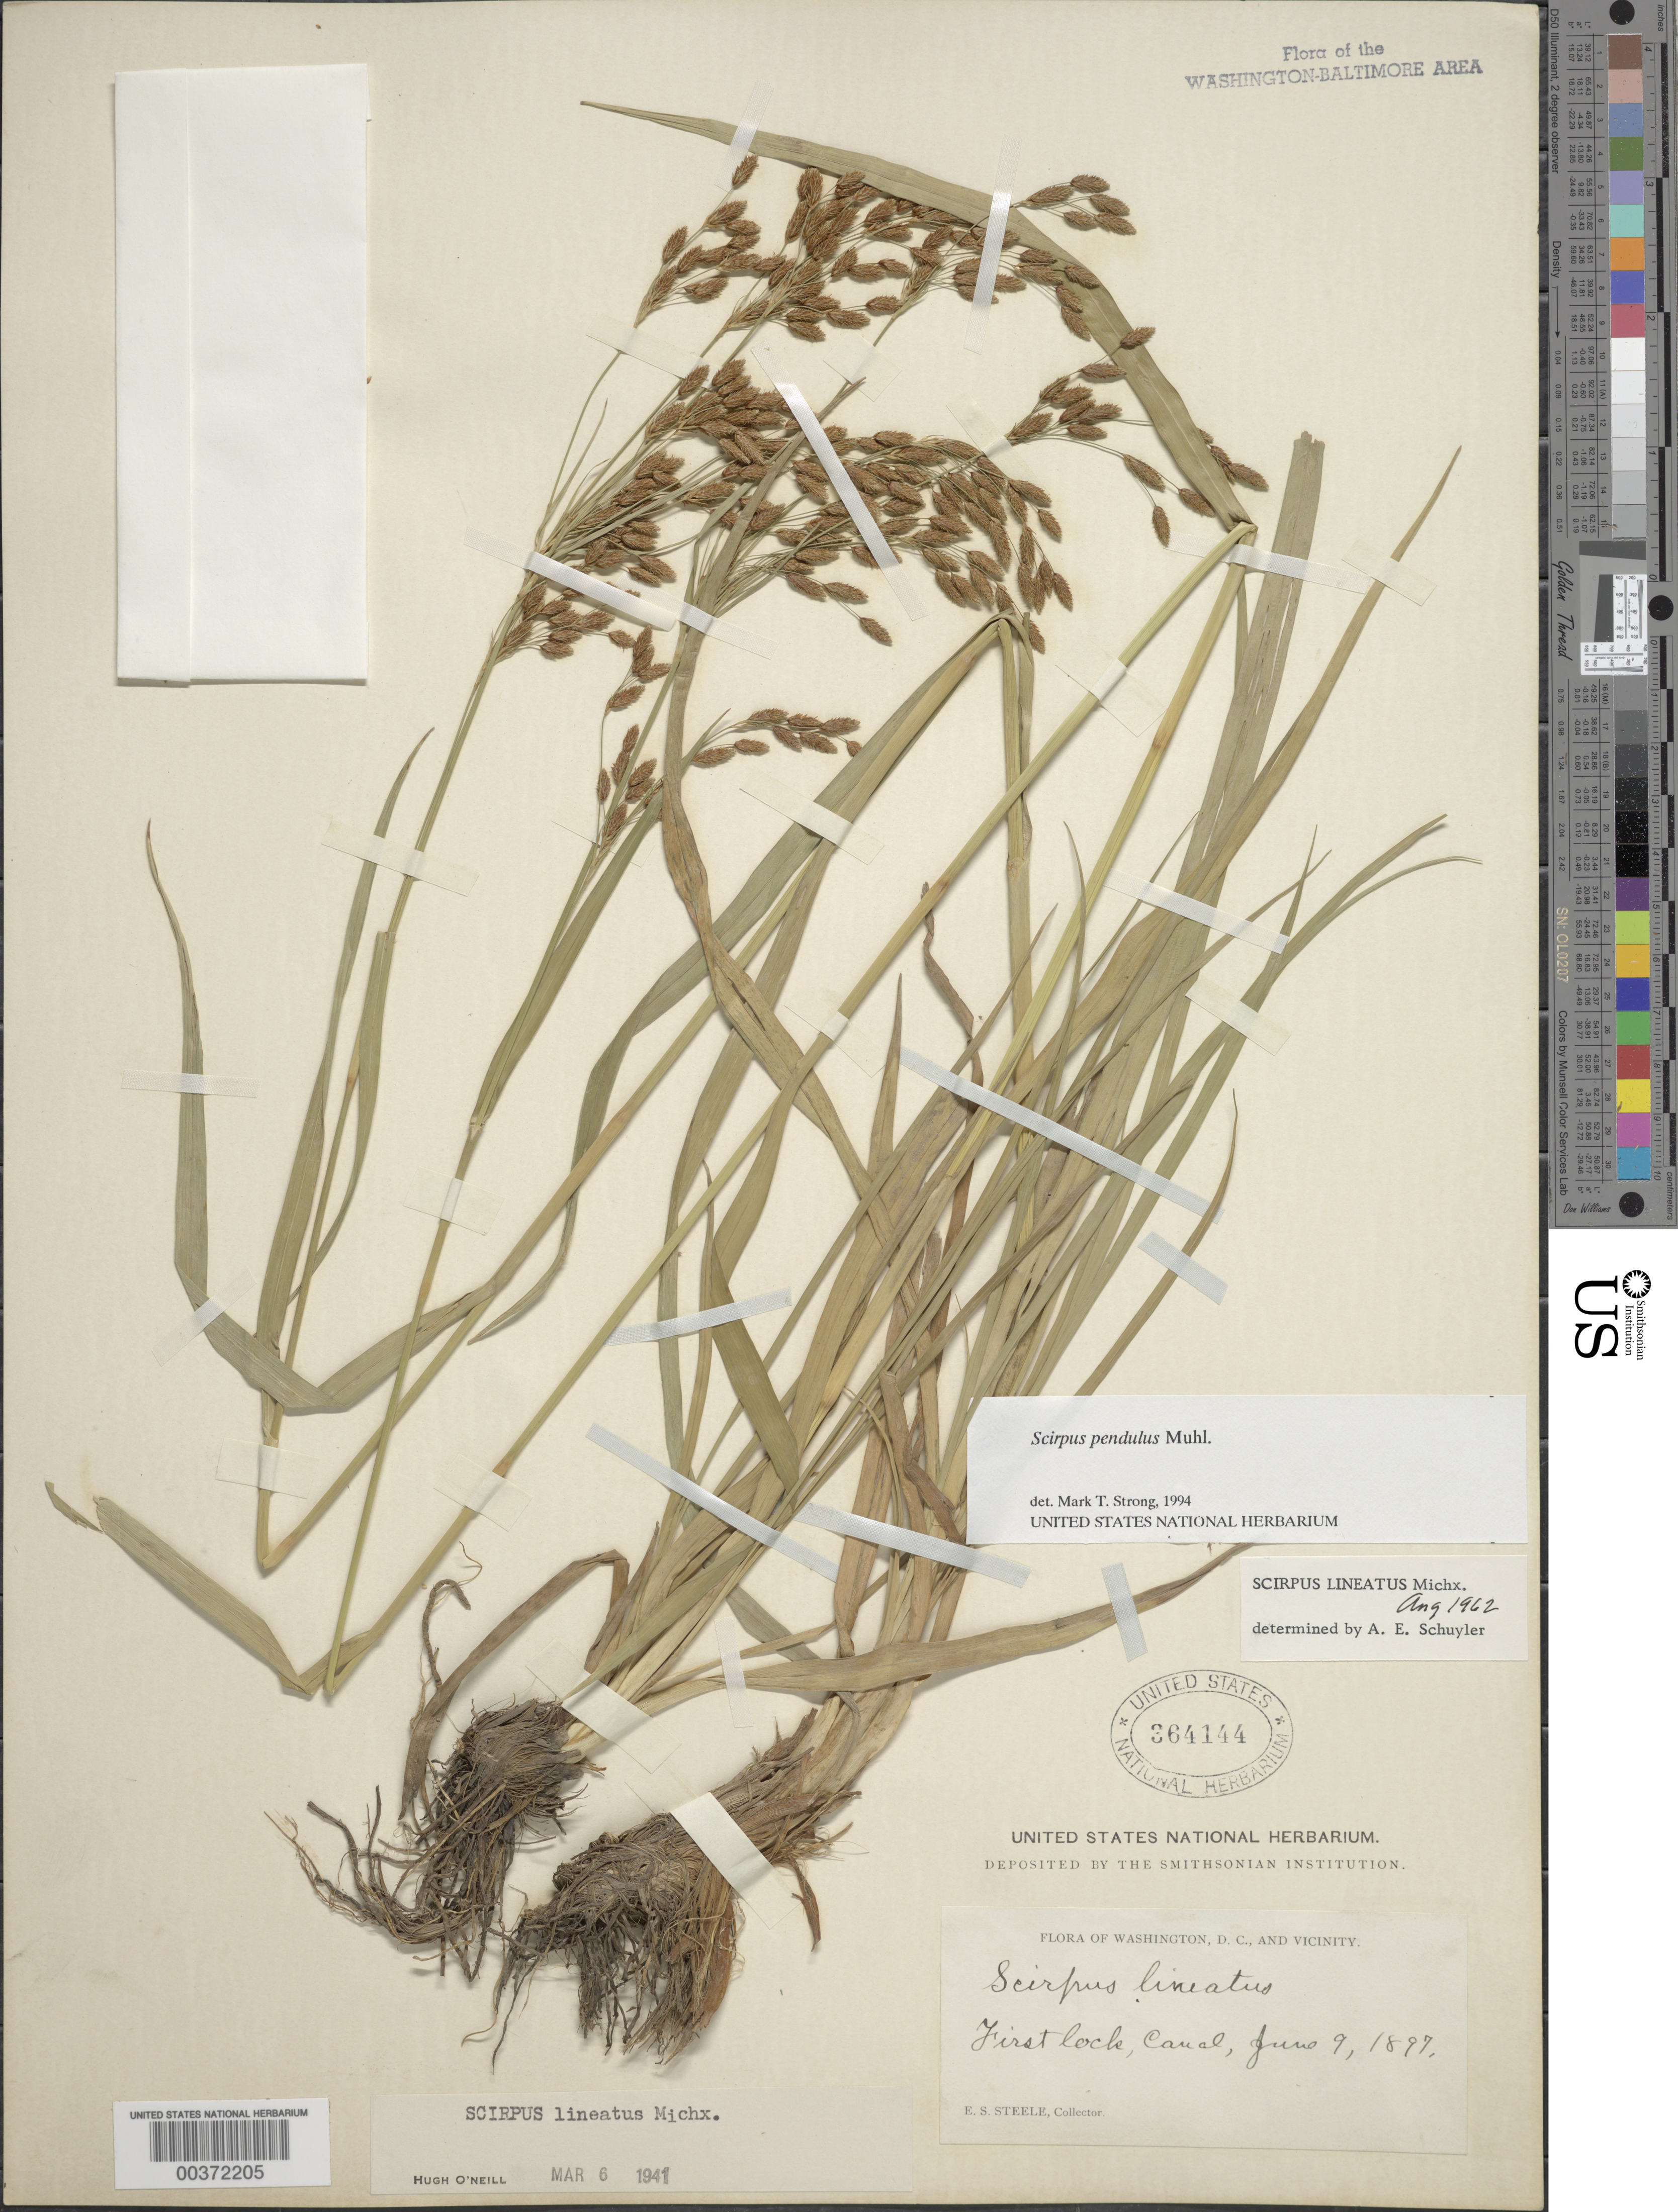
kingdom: Plantae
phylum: Tracheophyta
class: Liliopsida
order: Poales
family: Cyperaceae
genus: Scirpus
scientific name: Scirpus pendulus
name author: Muhl.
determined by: Strong, M. T., (US), Smithsonian Institution - National Museum of Natural History (UNITED STATES)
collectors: E. Steele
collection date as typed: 09 Jun 1897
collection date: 1897-06-09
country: United States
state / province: District of Columbia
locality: First Lock, Canal C. & O. Canal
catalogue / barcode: US 364144